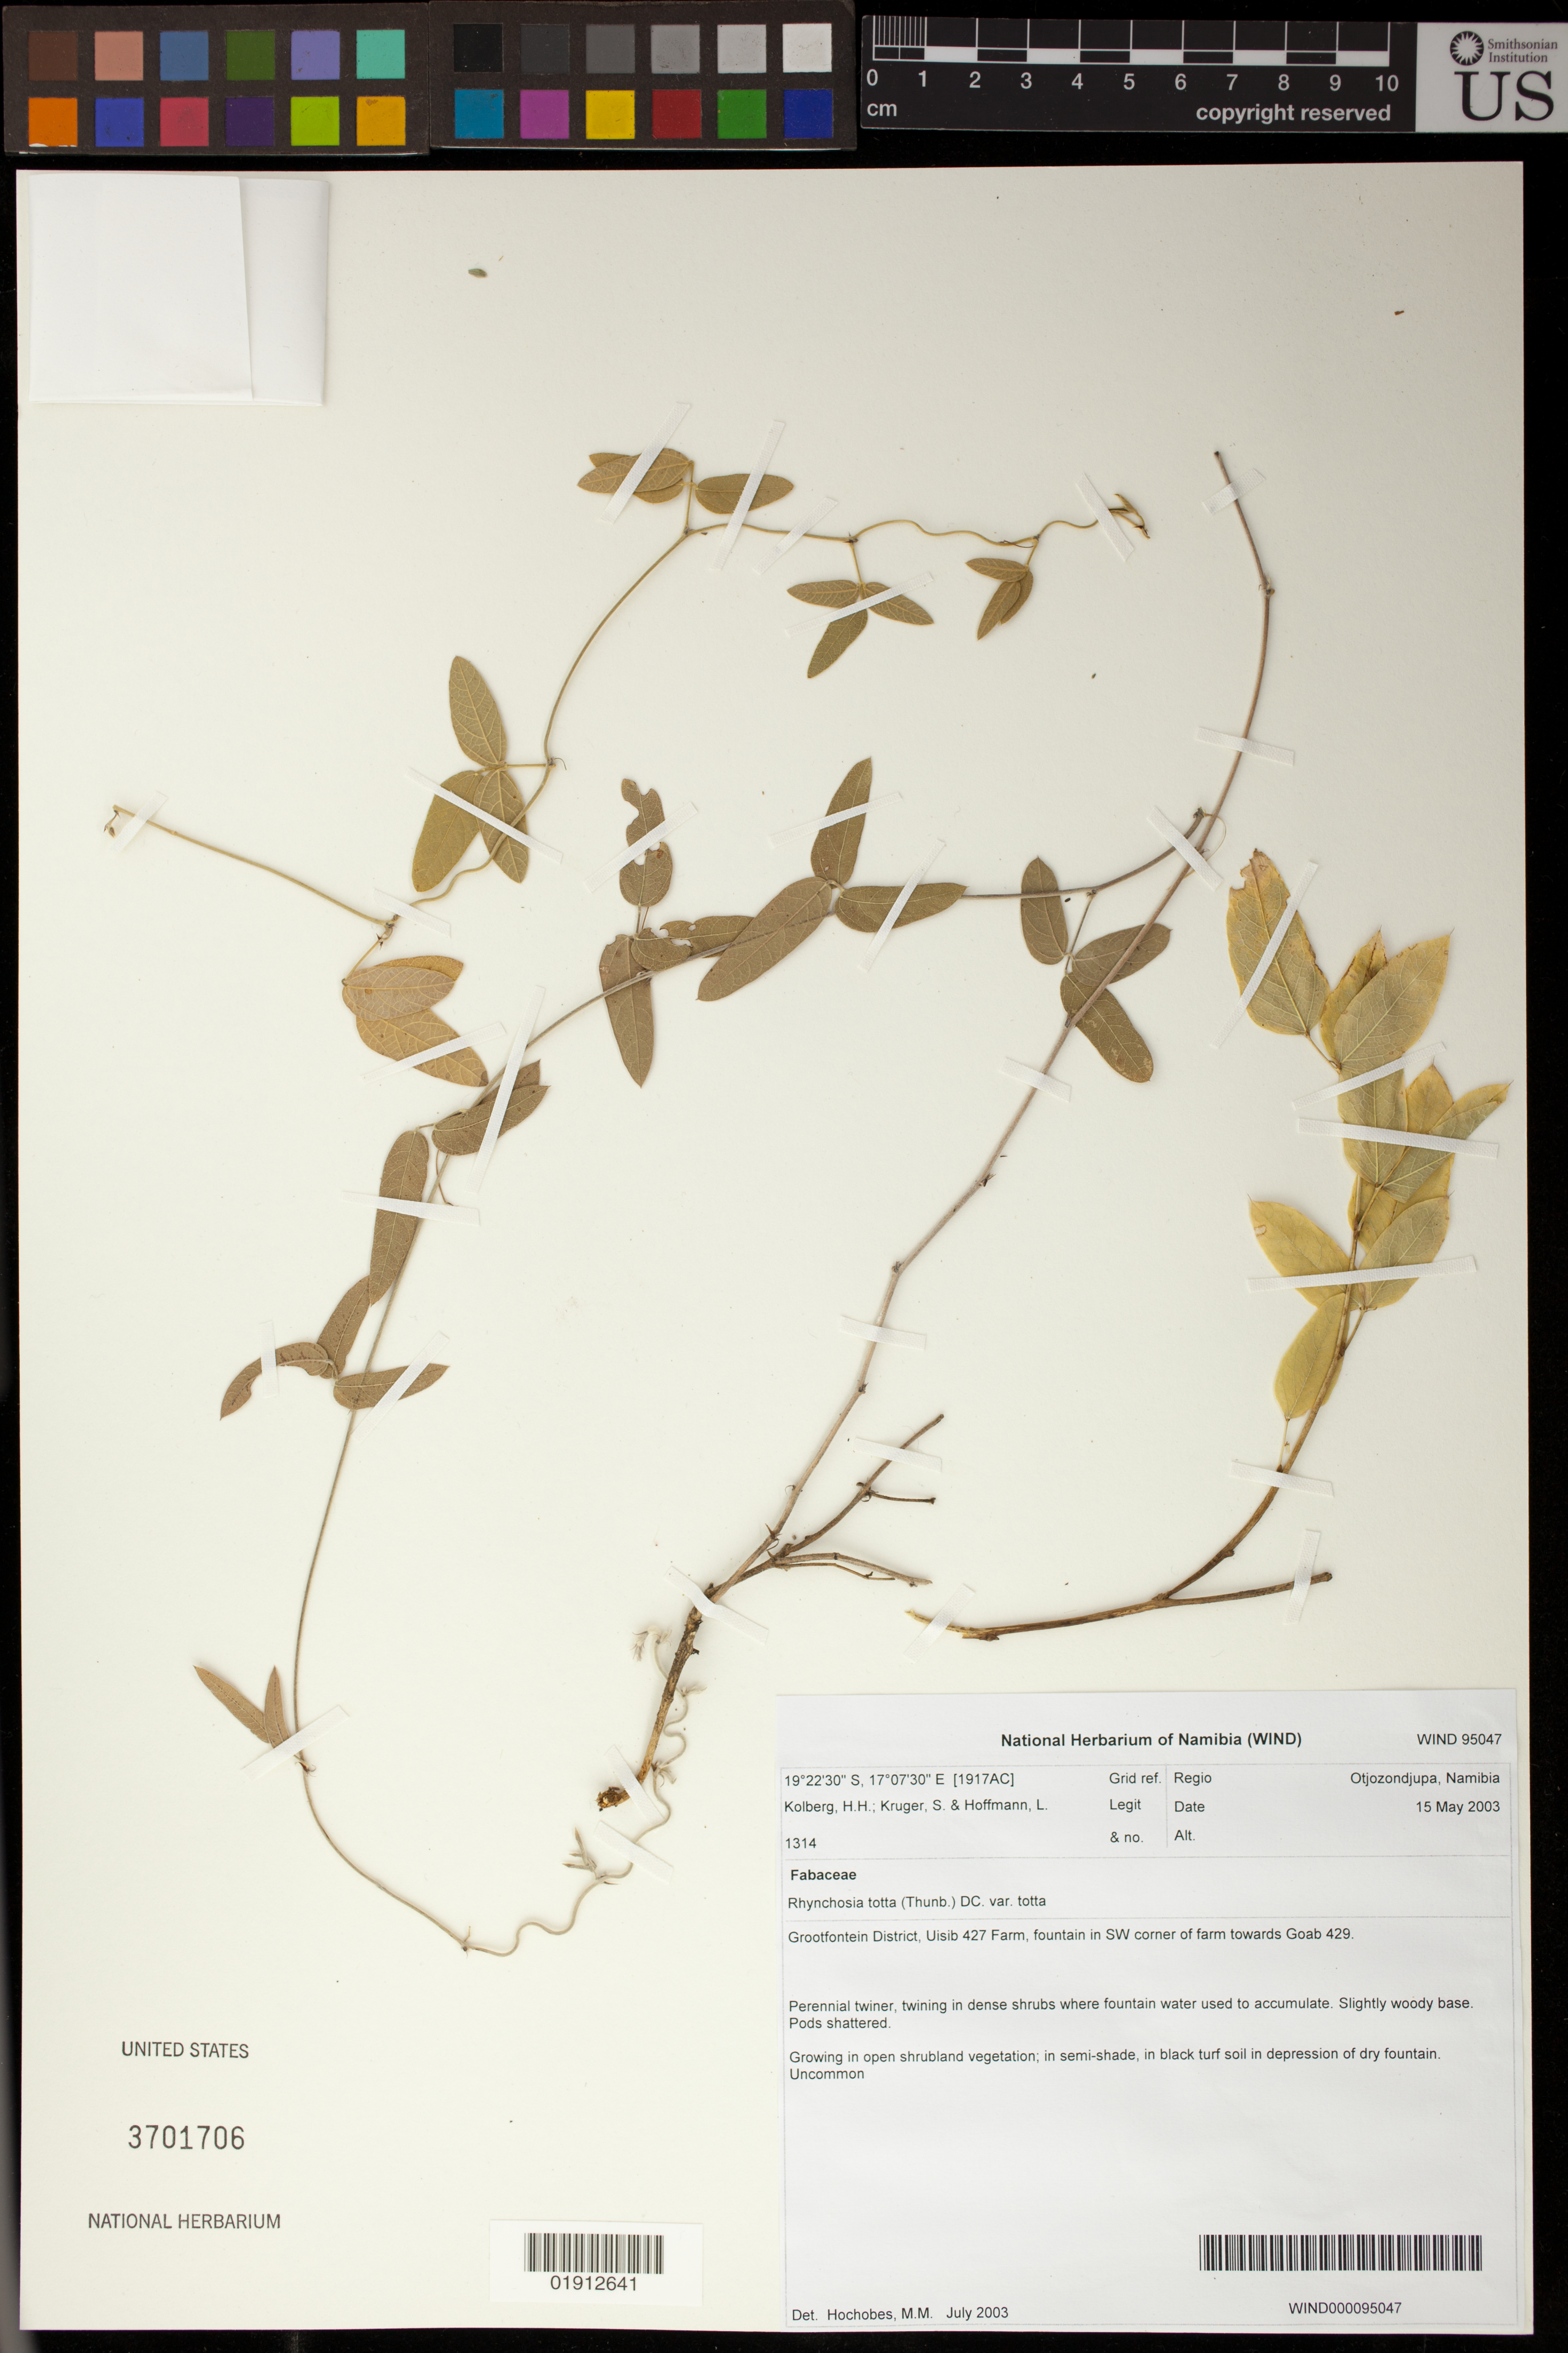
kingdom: Plantae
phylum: Tracheophyta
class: Magnoliopsida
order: Fabales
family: Fabaceae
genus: Rhynchosia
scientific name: Rhynchosia totta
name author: DC.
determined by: Hochobes, M. M.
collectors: H. H. Kolberg, S. Kruger & L. Hoffmann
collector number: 1314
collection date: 2003-05-15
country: Namibia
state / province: Otjozondjupa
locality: Grootfontein District, Uisib 427 Farm, fountain in SW corner of farm towards Goab 429.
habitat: Growing in open shrubland vegetation; in semi-shade, in black turf soil in depression of dry fountain.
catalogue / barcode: US 3701706